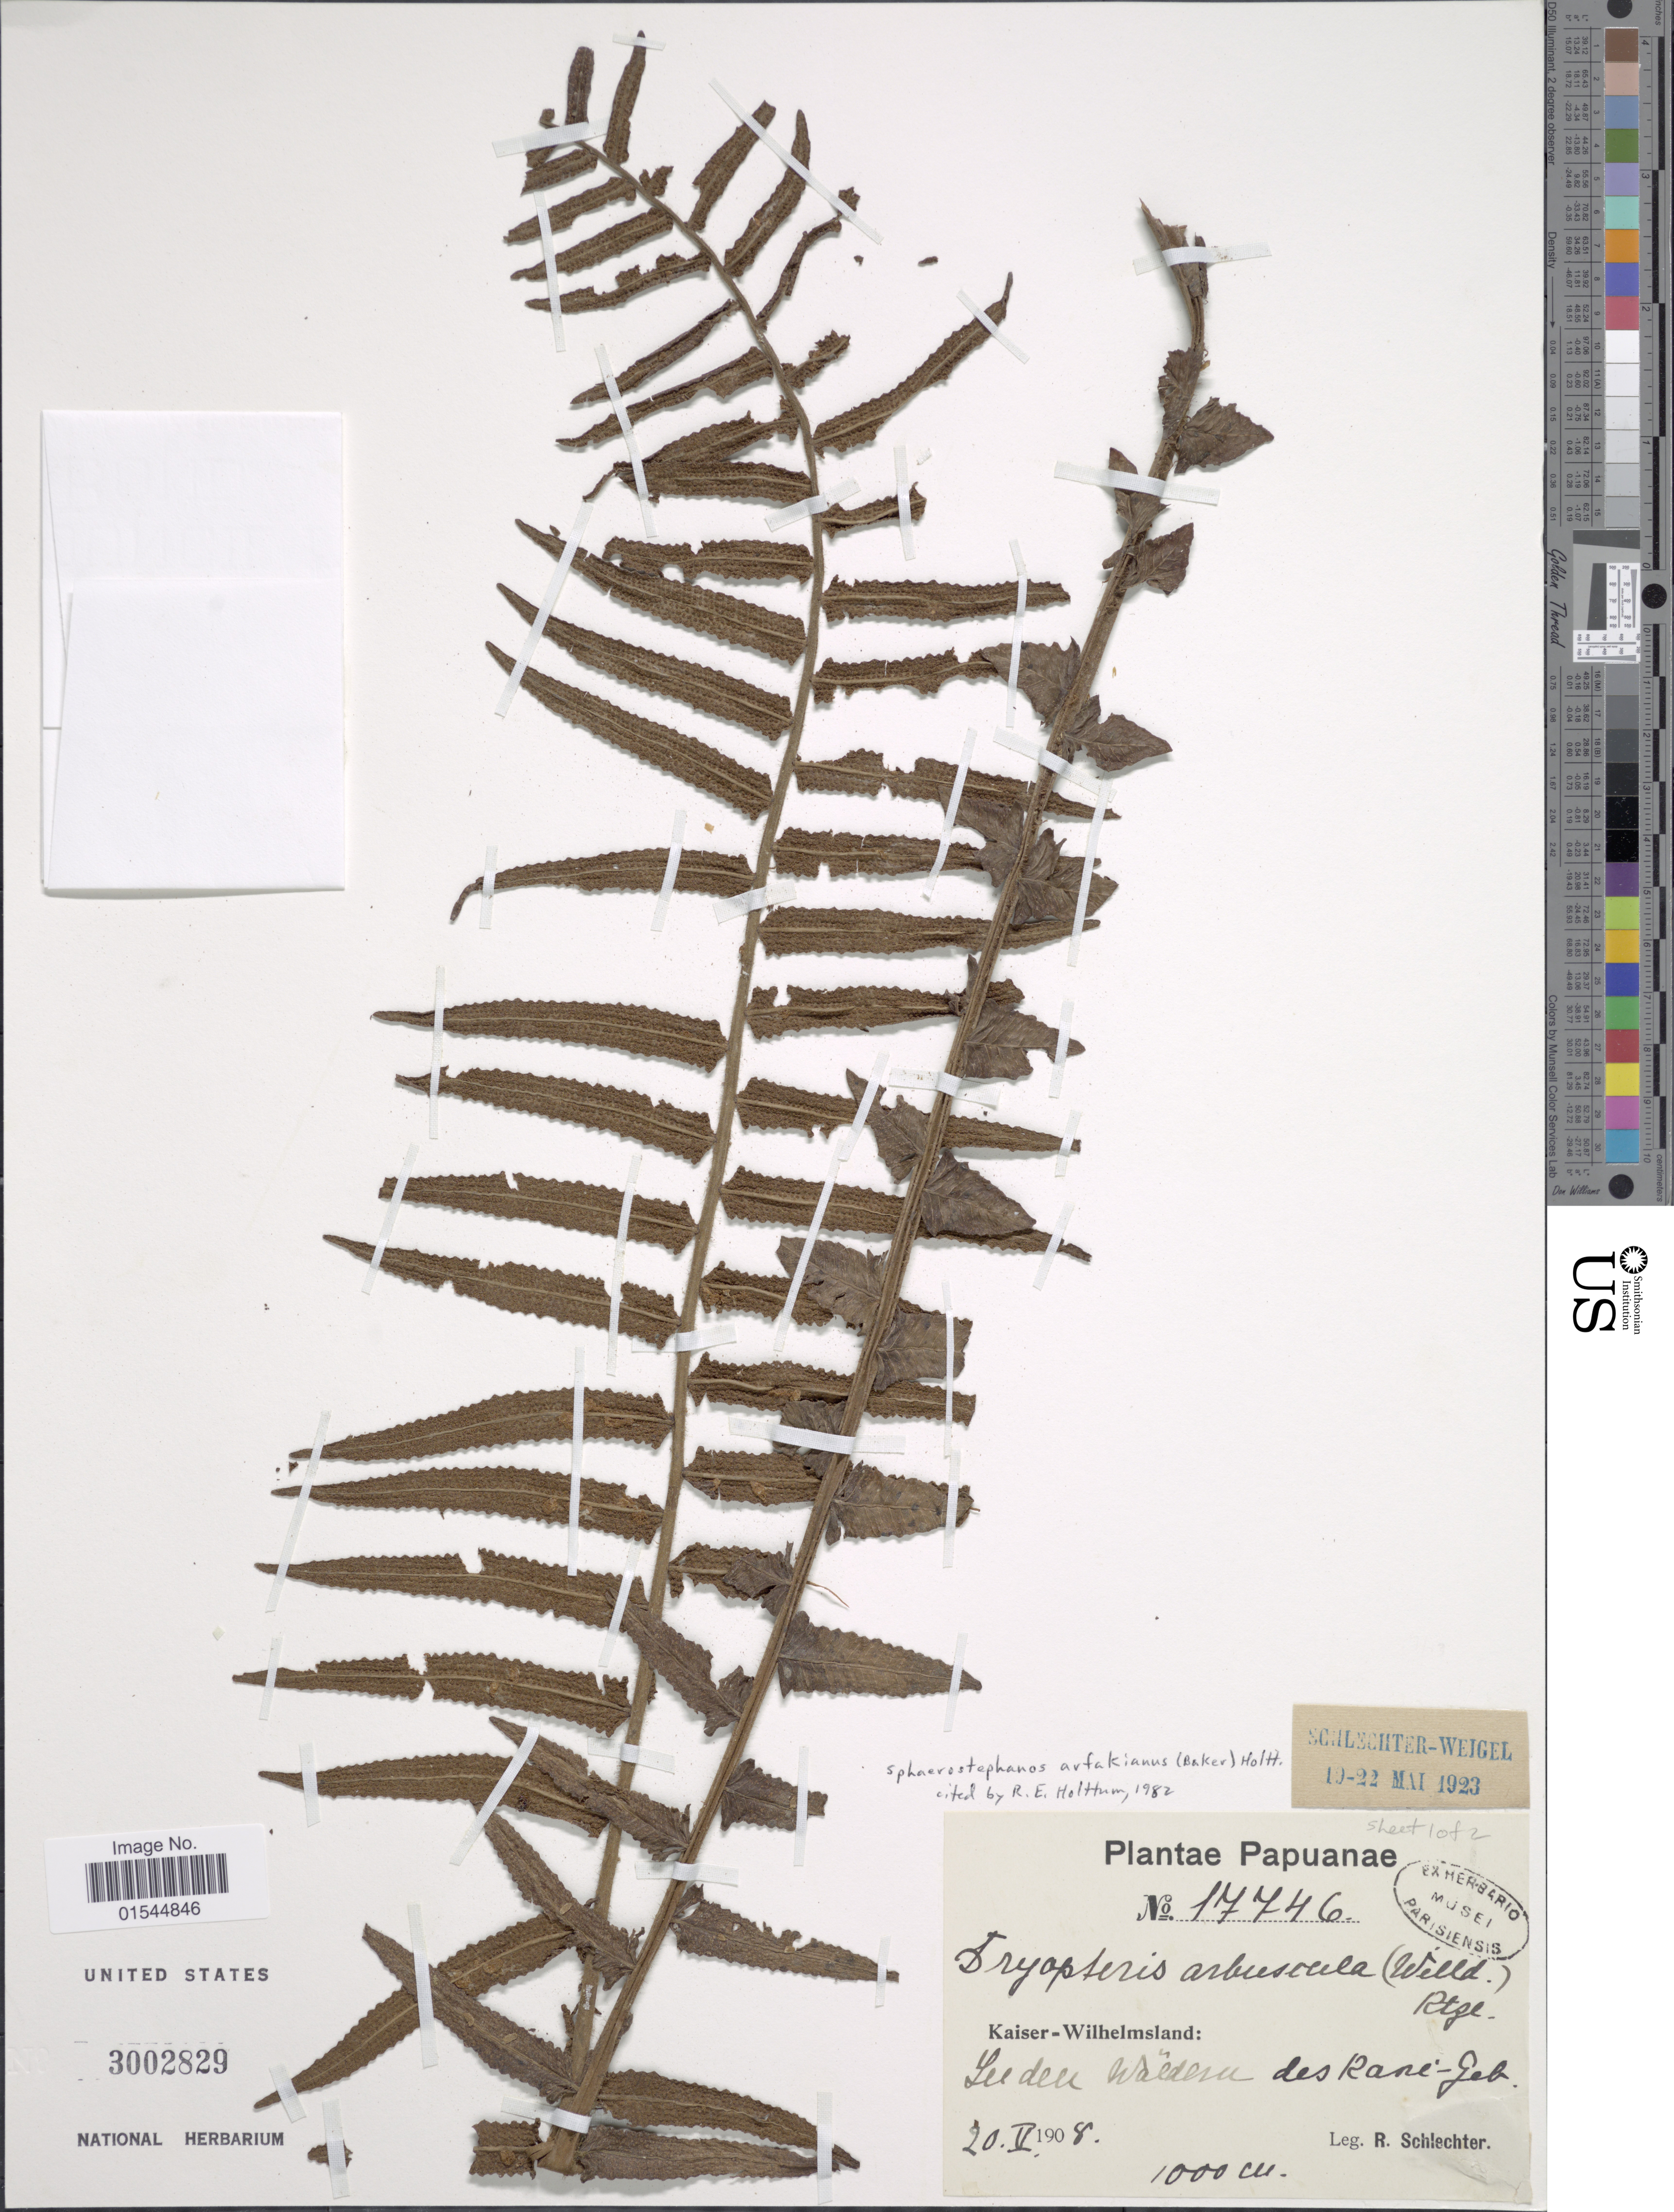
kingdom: Plantae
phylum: Tracheophyta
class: Polypodiopsida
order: Polypodiales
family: Thelypteridaceae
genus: Sphaerostephanos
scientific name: Sphaerostephanos arfakianus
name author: (Baker) Holttum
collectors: F. R. R. Schlechter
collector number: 17746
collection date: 1908-05-20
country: Papua New Guinea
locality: Papuanae, Kaiser-Wilhelmsland: Lee deu Waldene des Rani-Geb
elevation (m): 1000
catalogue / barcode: US 3002829